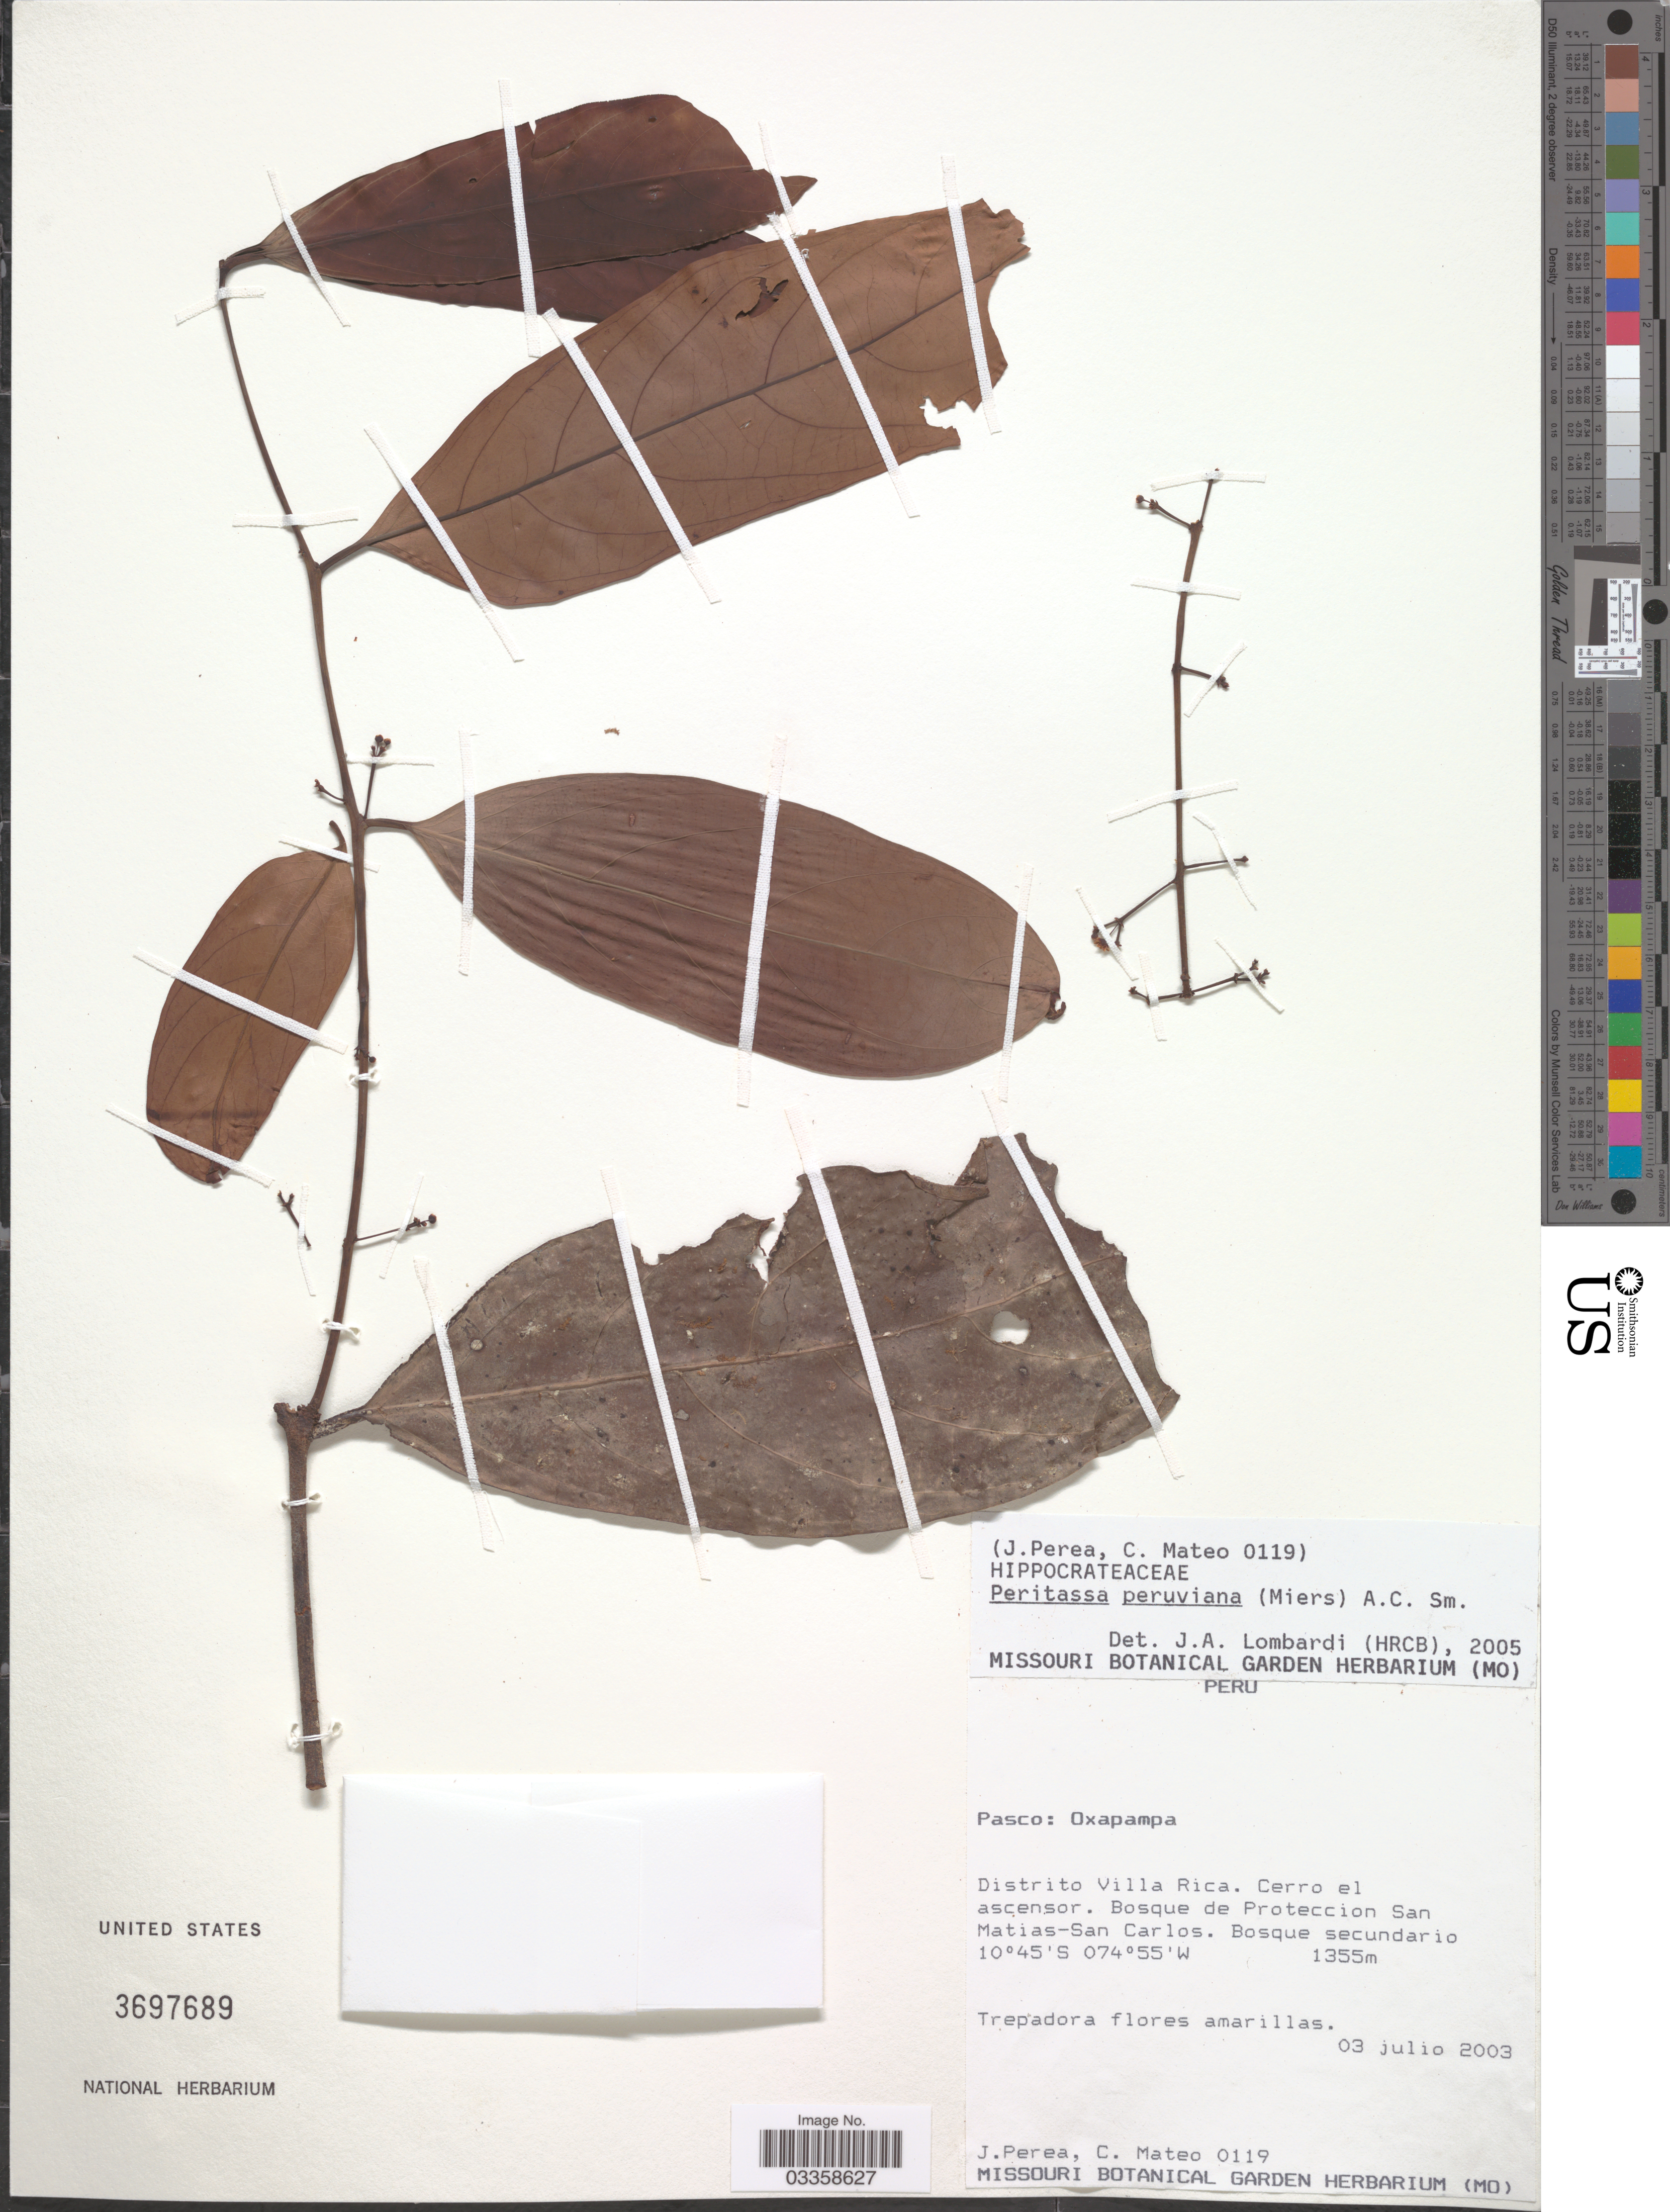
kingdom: Plantae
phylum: Tracheophyta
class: Magnoliopsida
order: Celastrales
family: Celastraceae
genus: Peritassa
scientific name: Peritassa peruviana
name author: (Miers) A.C. Sm.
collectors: J. Perea & C. Mateo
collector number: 0119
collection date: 2003-07-03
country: Peru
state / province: Pasco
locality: Oxapampa, Distrito Villa Rica. Cerro el ascensor. Bosque de Proteccion San Matias-San Carlos.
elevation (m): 1355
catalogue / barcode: US 3697689